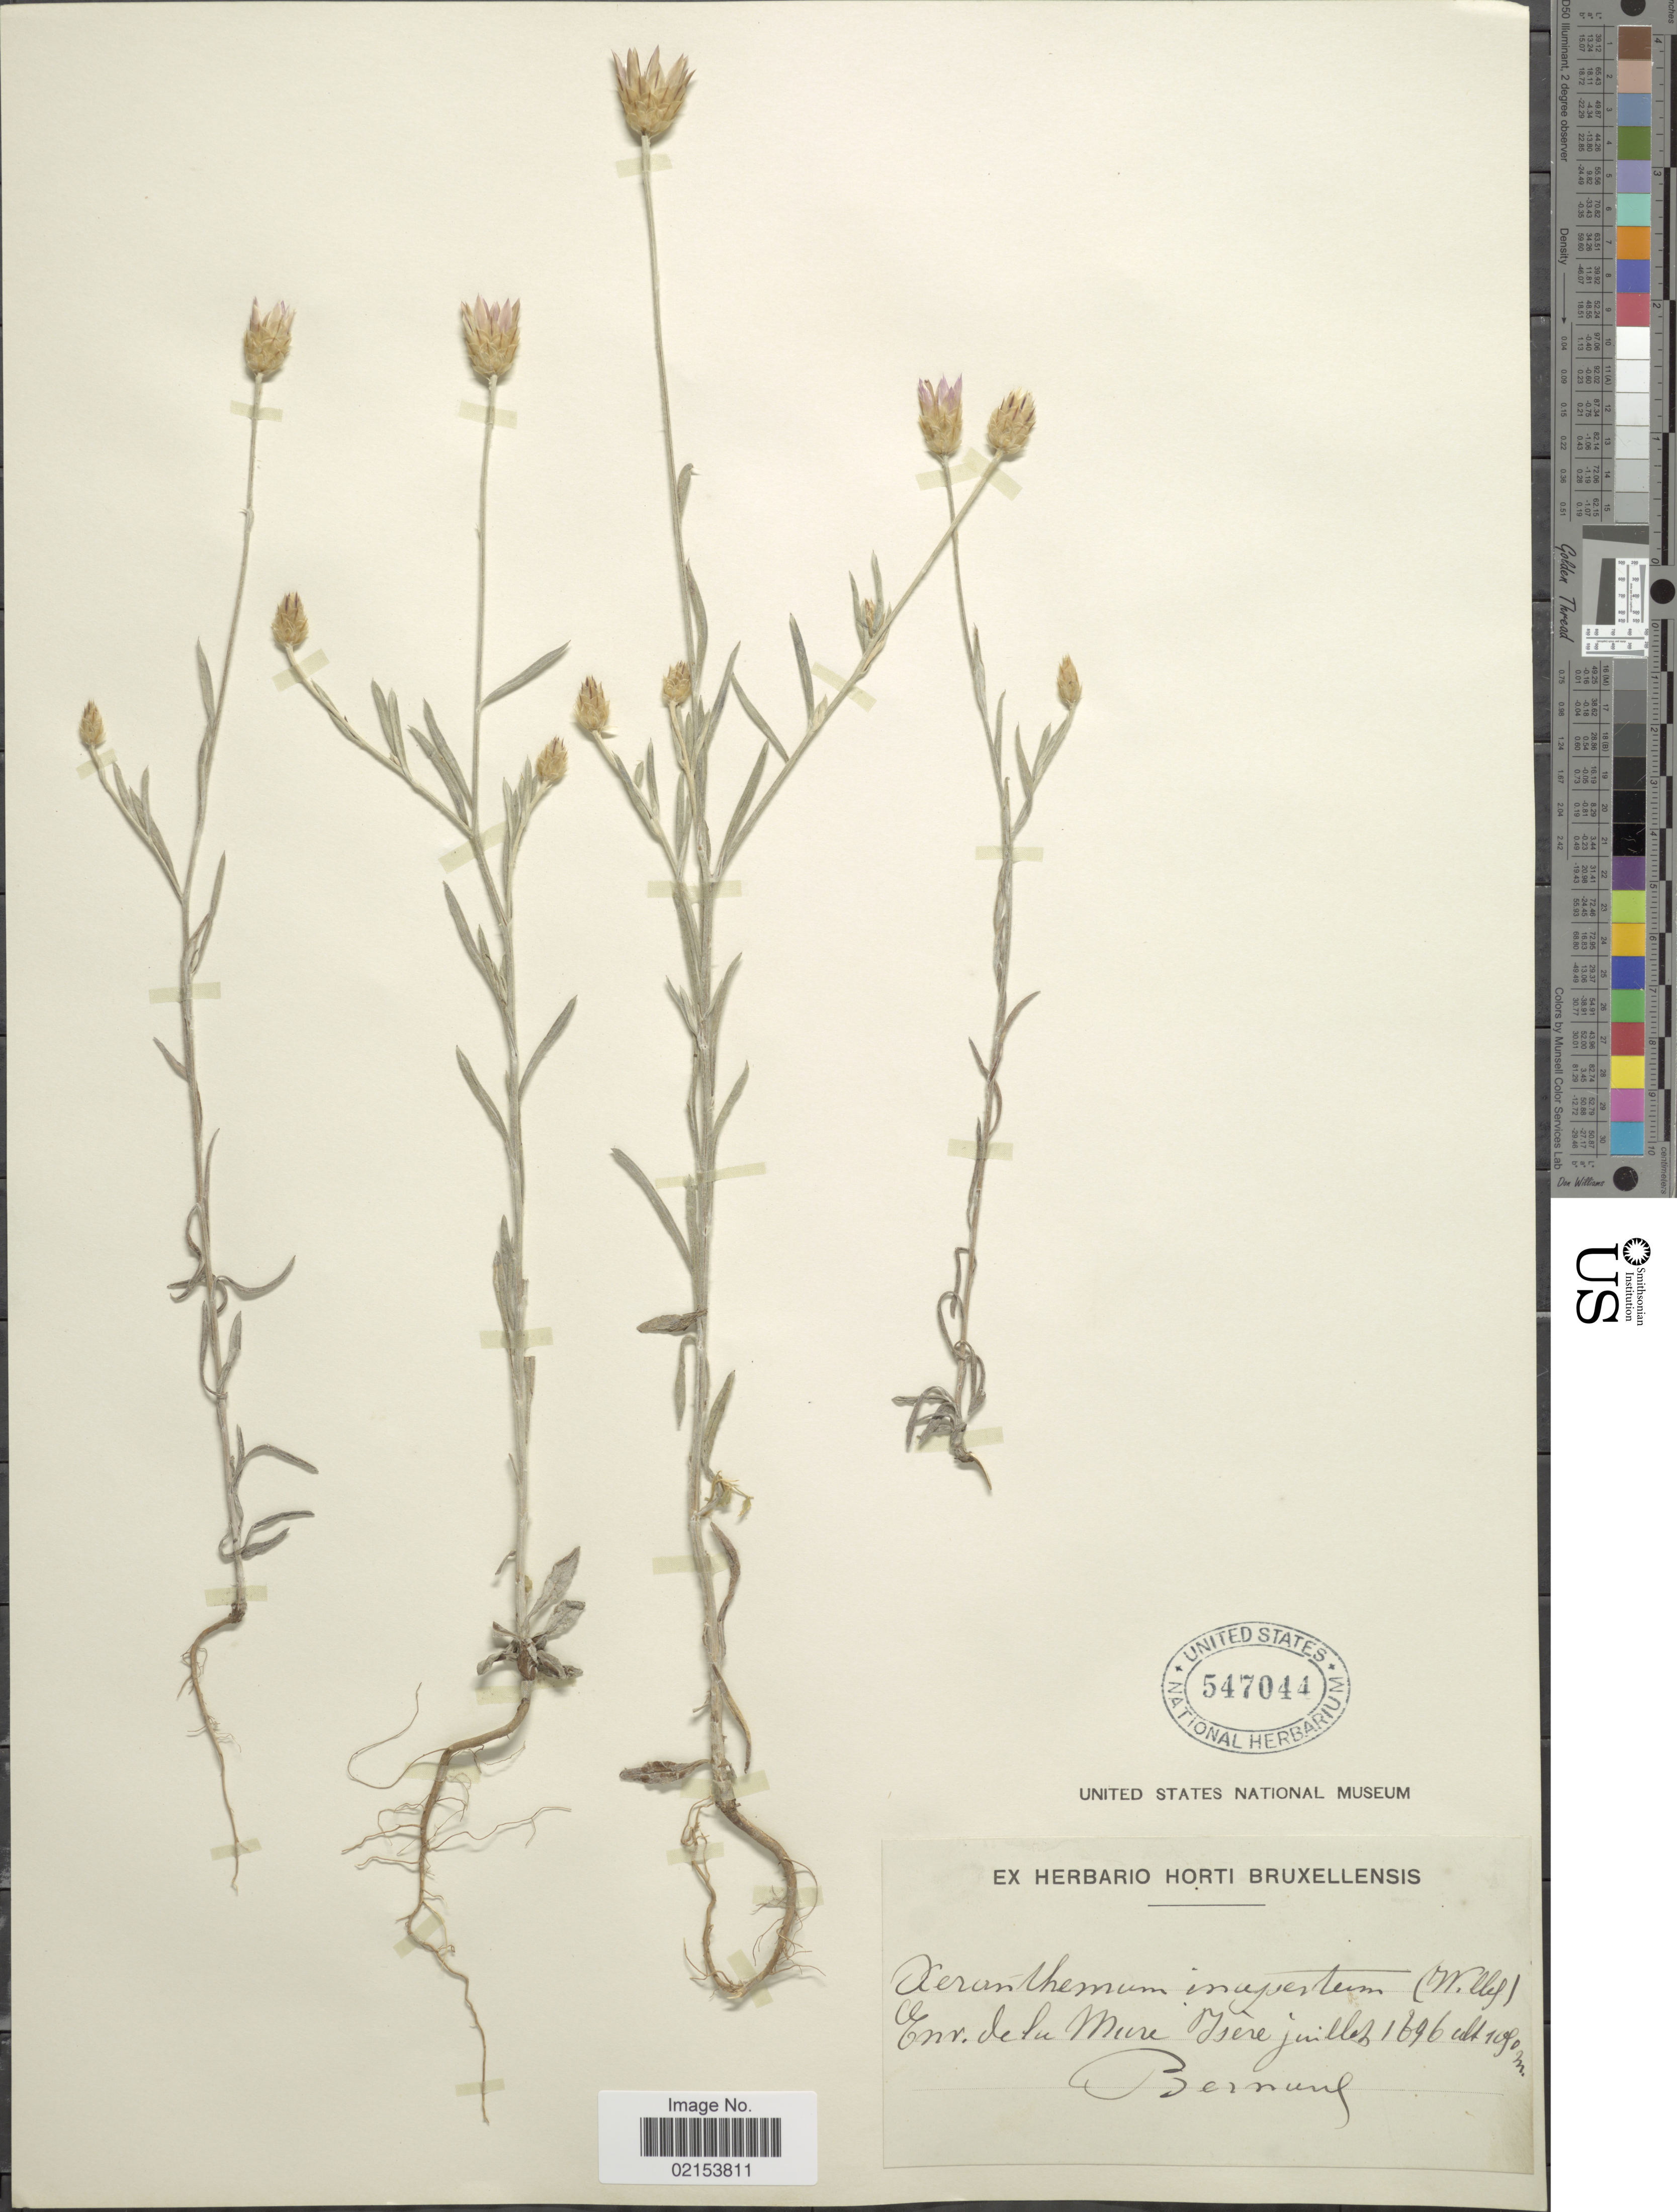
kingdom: Plantae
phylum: Tracheophyta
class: Magnoliopsida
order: Asterales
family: Asteraceae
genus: Xeranthemum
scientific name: Xeranthemum inapertum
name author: (L.) Mill.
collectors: Bernung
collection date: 1896-07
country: France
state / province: Auvergne-Rhône-Alpes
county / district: Isère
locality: Env. de la Mure, Isere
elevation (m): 1090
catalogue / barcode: US 547044